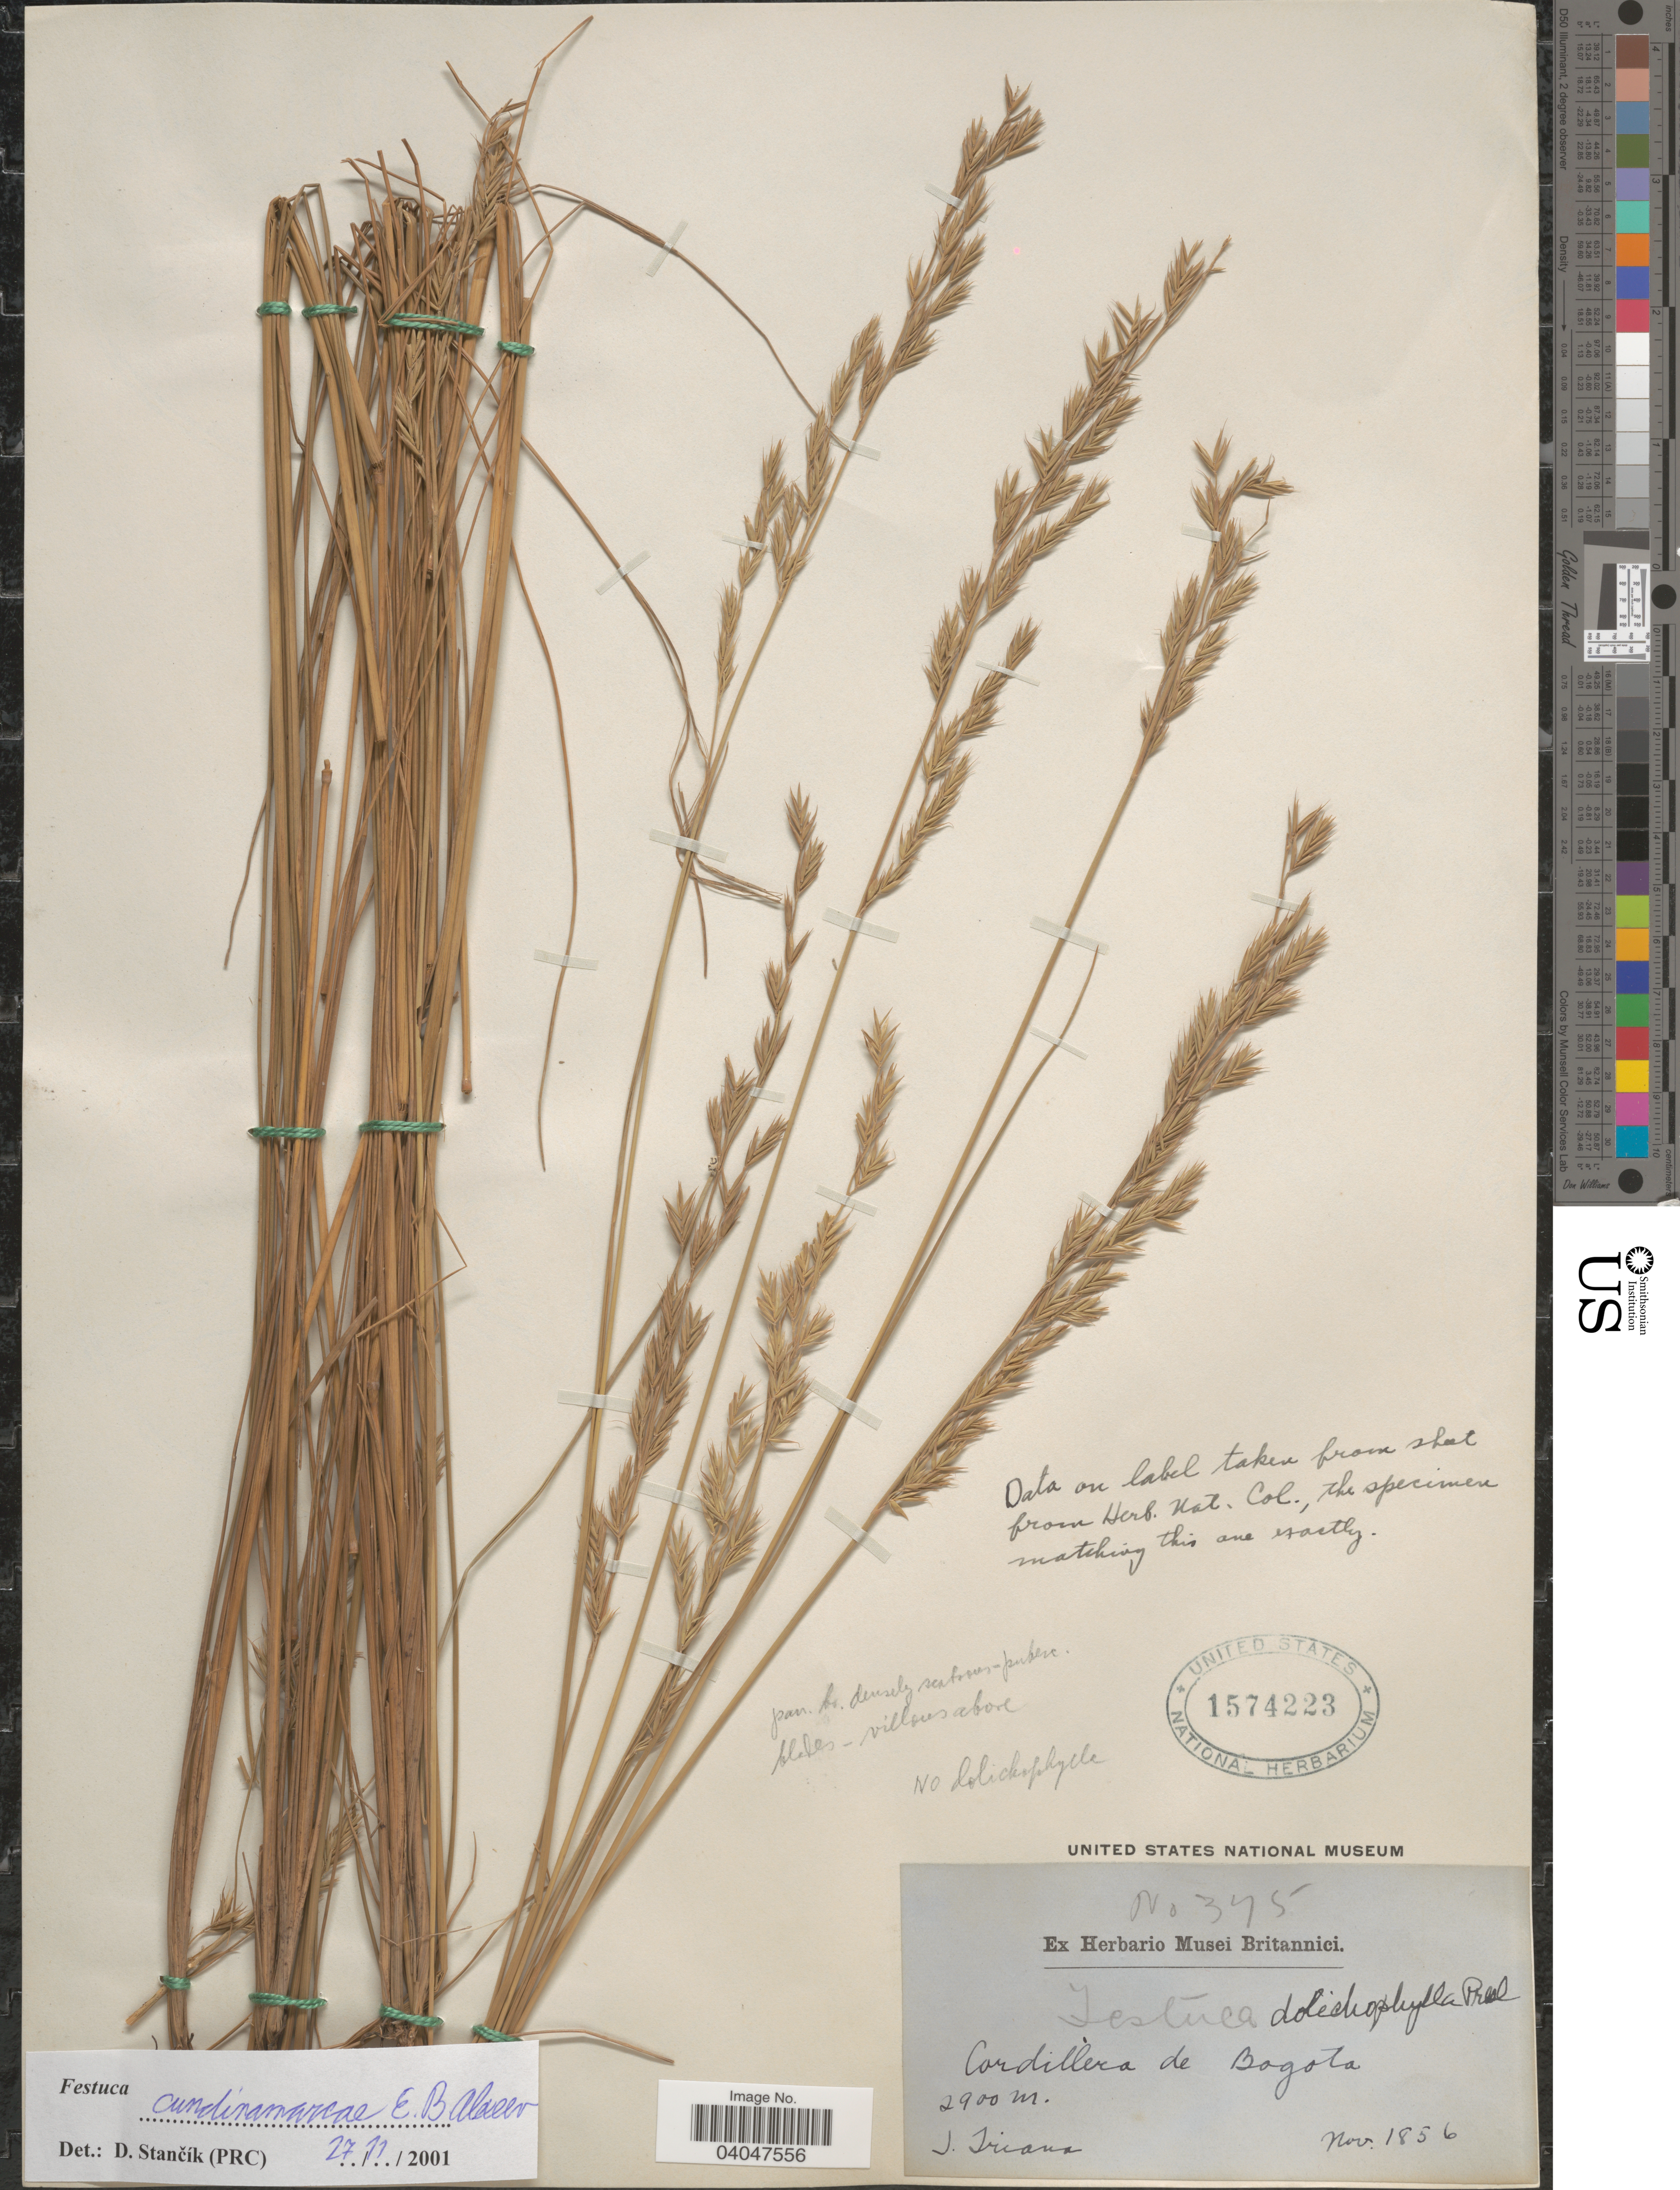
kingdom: Plantae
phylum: Tracheophyta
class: Liliopsida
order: Poales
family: Poaceae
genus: Festuca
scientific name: Festuca cundinamarcae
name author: E.B. Alexeev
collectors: J. Triana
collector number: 375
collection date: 1856-11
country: Colombia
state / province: Bogota D.C.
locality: Cordillera de Bogota.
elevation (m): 2900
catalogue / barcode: US 1574223